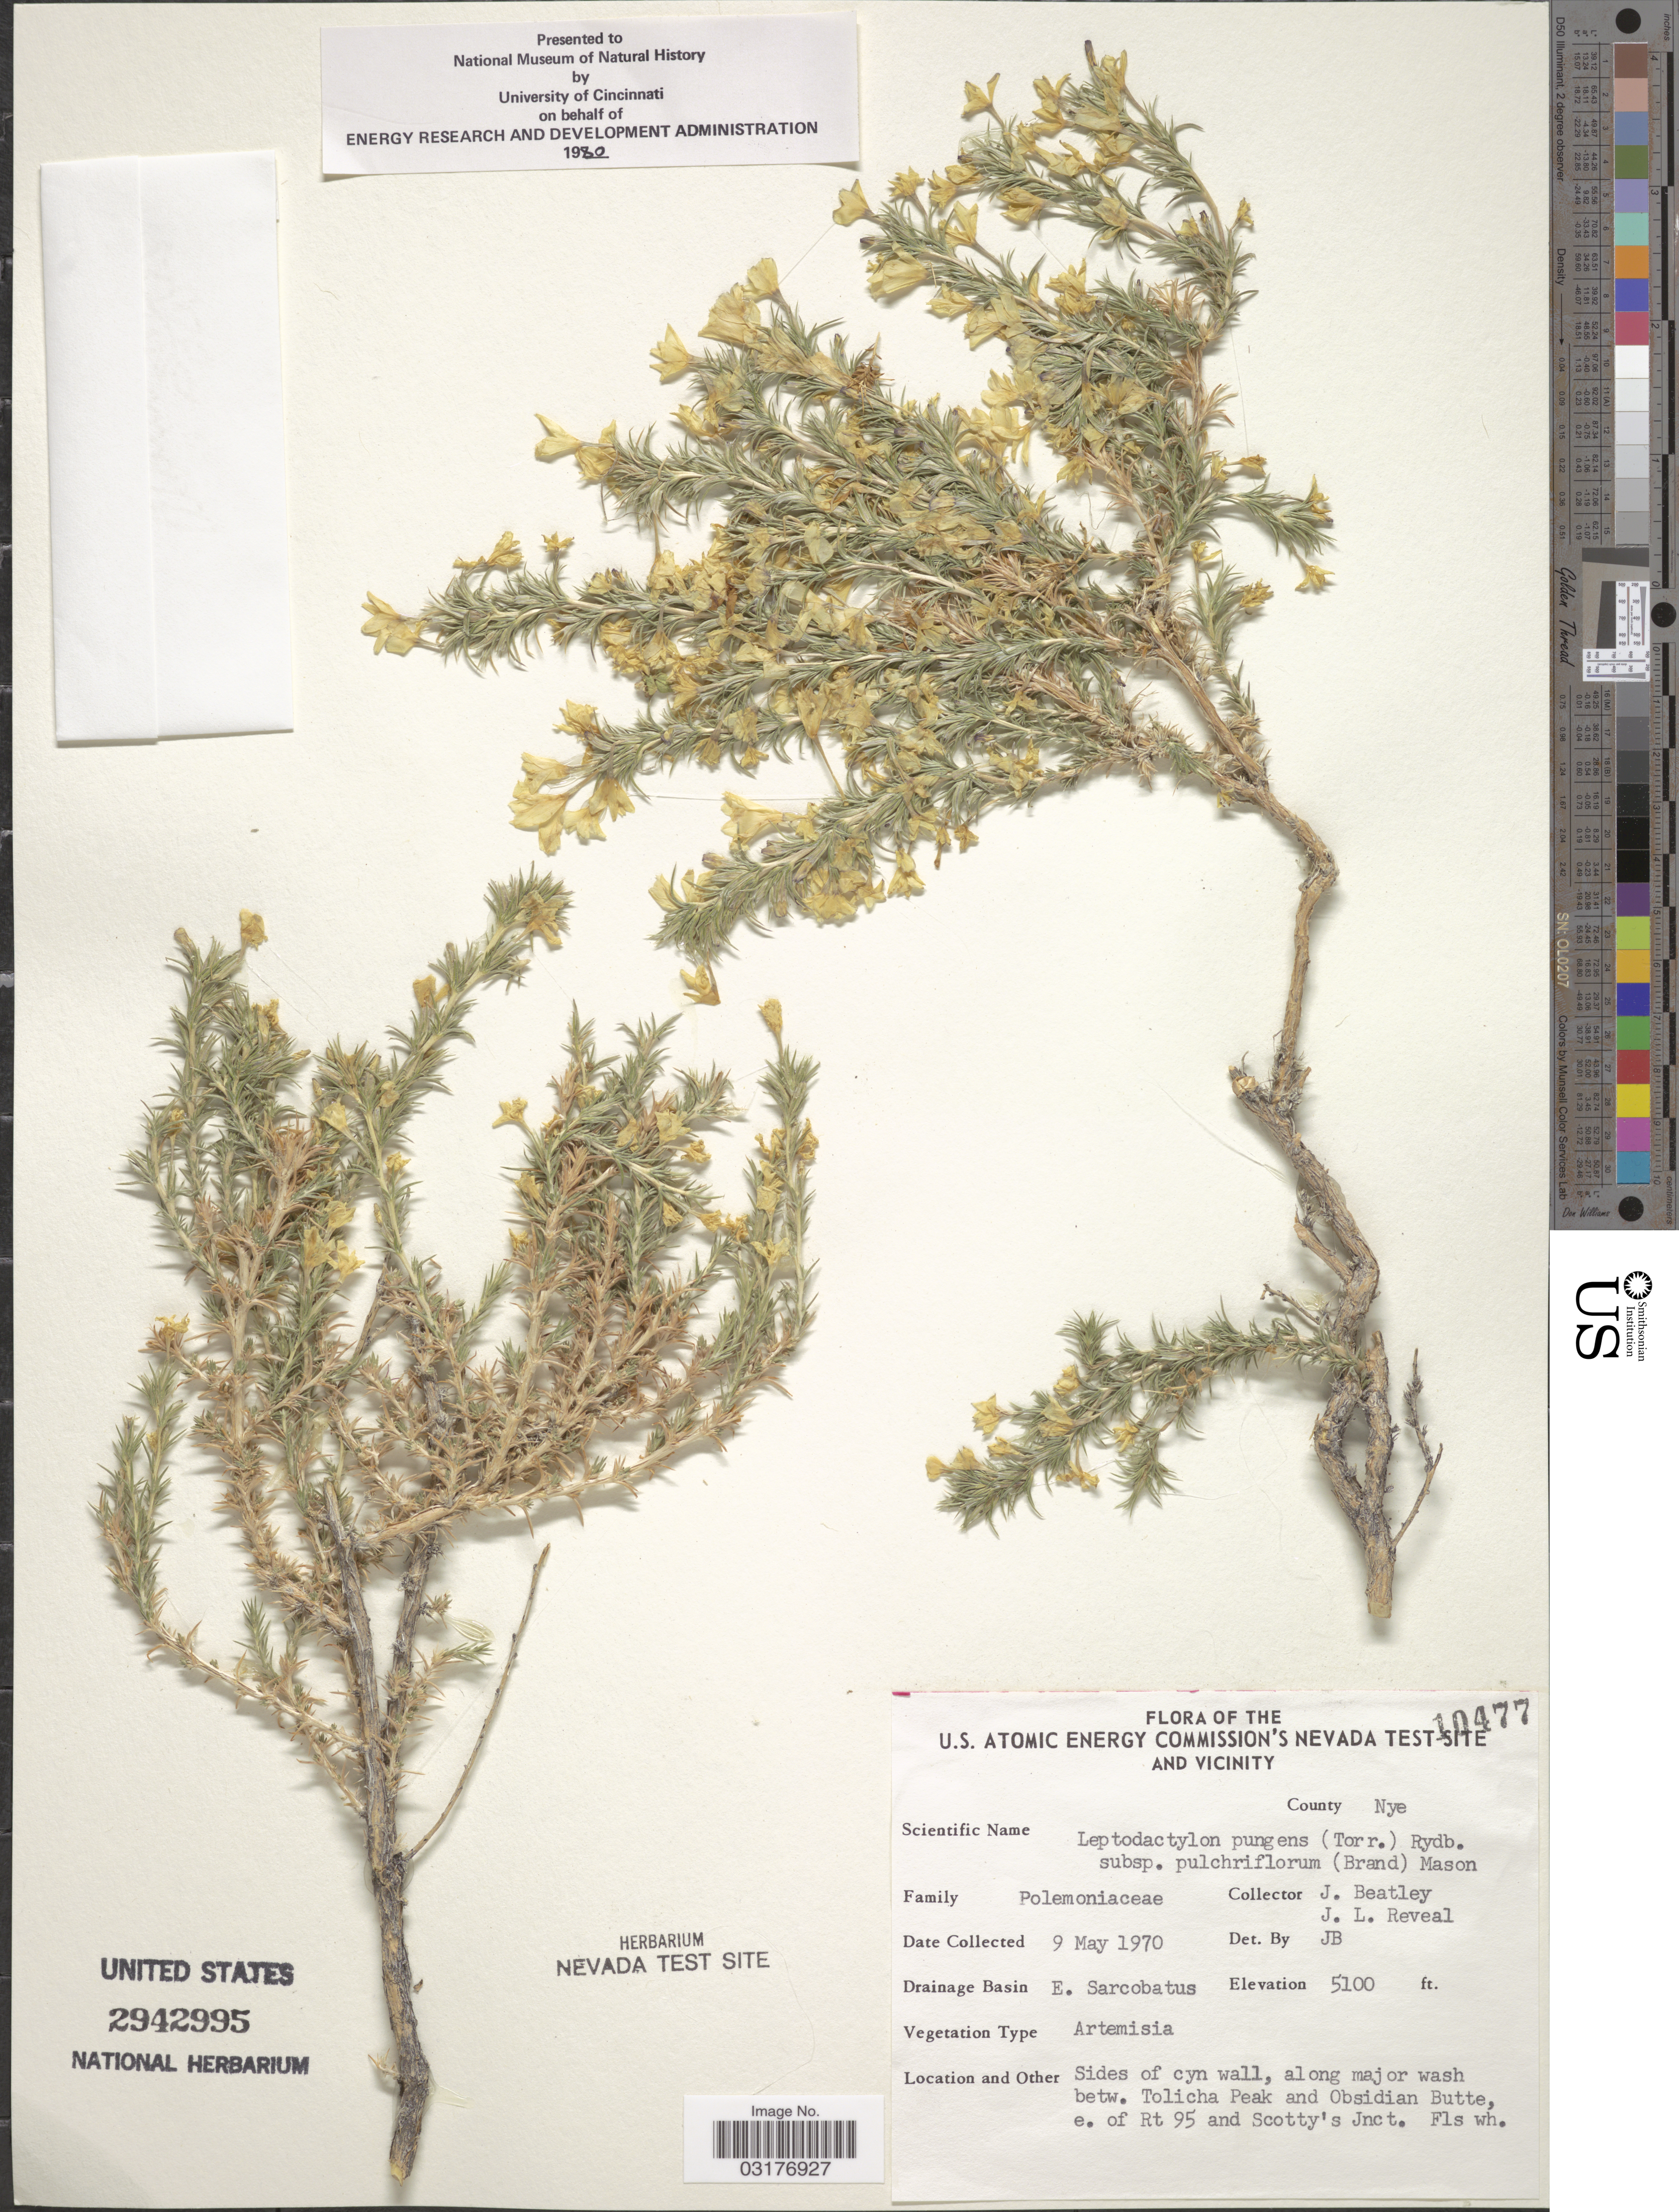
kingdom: Plantae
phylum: Tracheophyta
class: Magnoliopsida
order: Ericales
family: Polemoniaceae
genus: Linanthus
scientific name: Linanthus pungens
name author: (Torr.) J.M. Porter & L.A. Johnson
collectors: J. C. Beatley & J. L. Reveal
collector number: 10477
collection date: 1970-05-09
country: United States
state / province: Nevada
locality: The U.S. Atomic Energy Commission's Nevada Test Site and Vicinity. County Nye. Drainage Basin E. Sarcobatus. Sides of cyn wall, along major wash betw. Tolicha Peak and Obsidian Butte, e. of Rt 95 and Scotty's Jnct.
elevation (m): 1554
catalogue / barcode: US 2942995